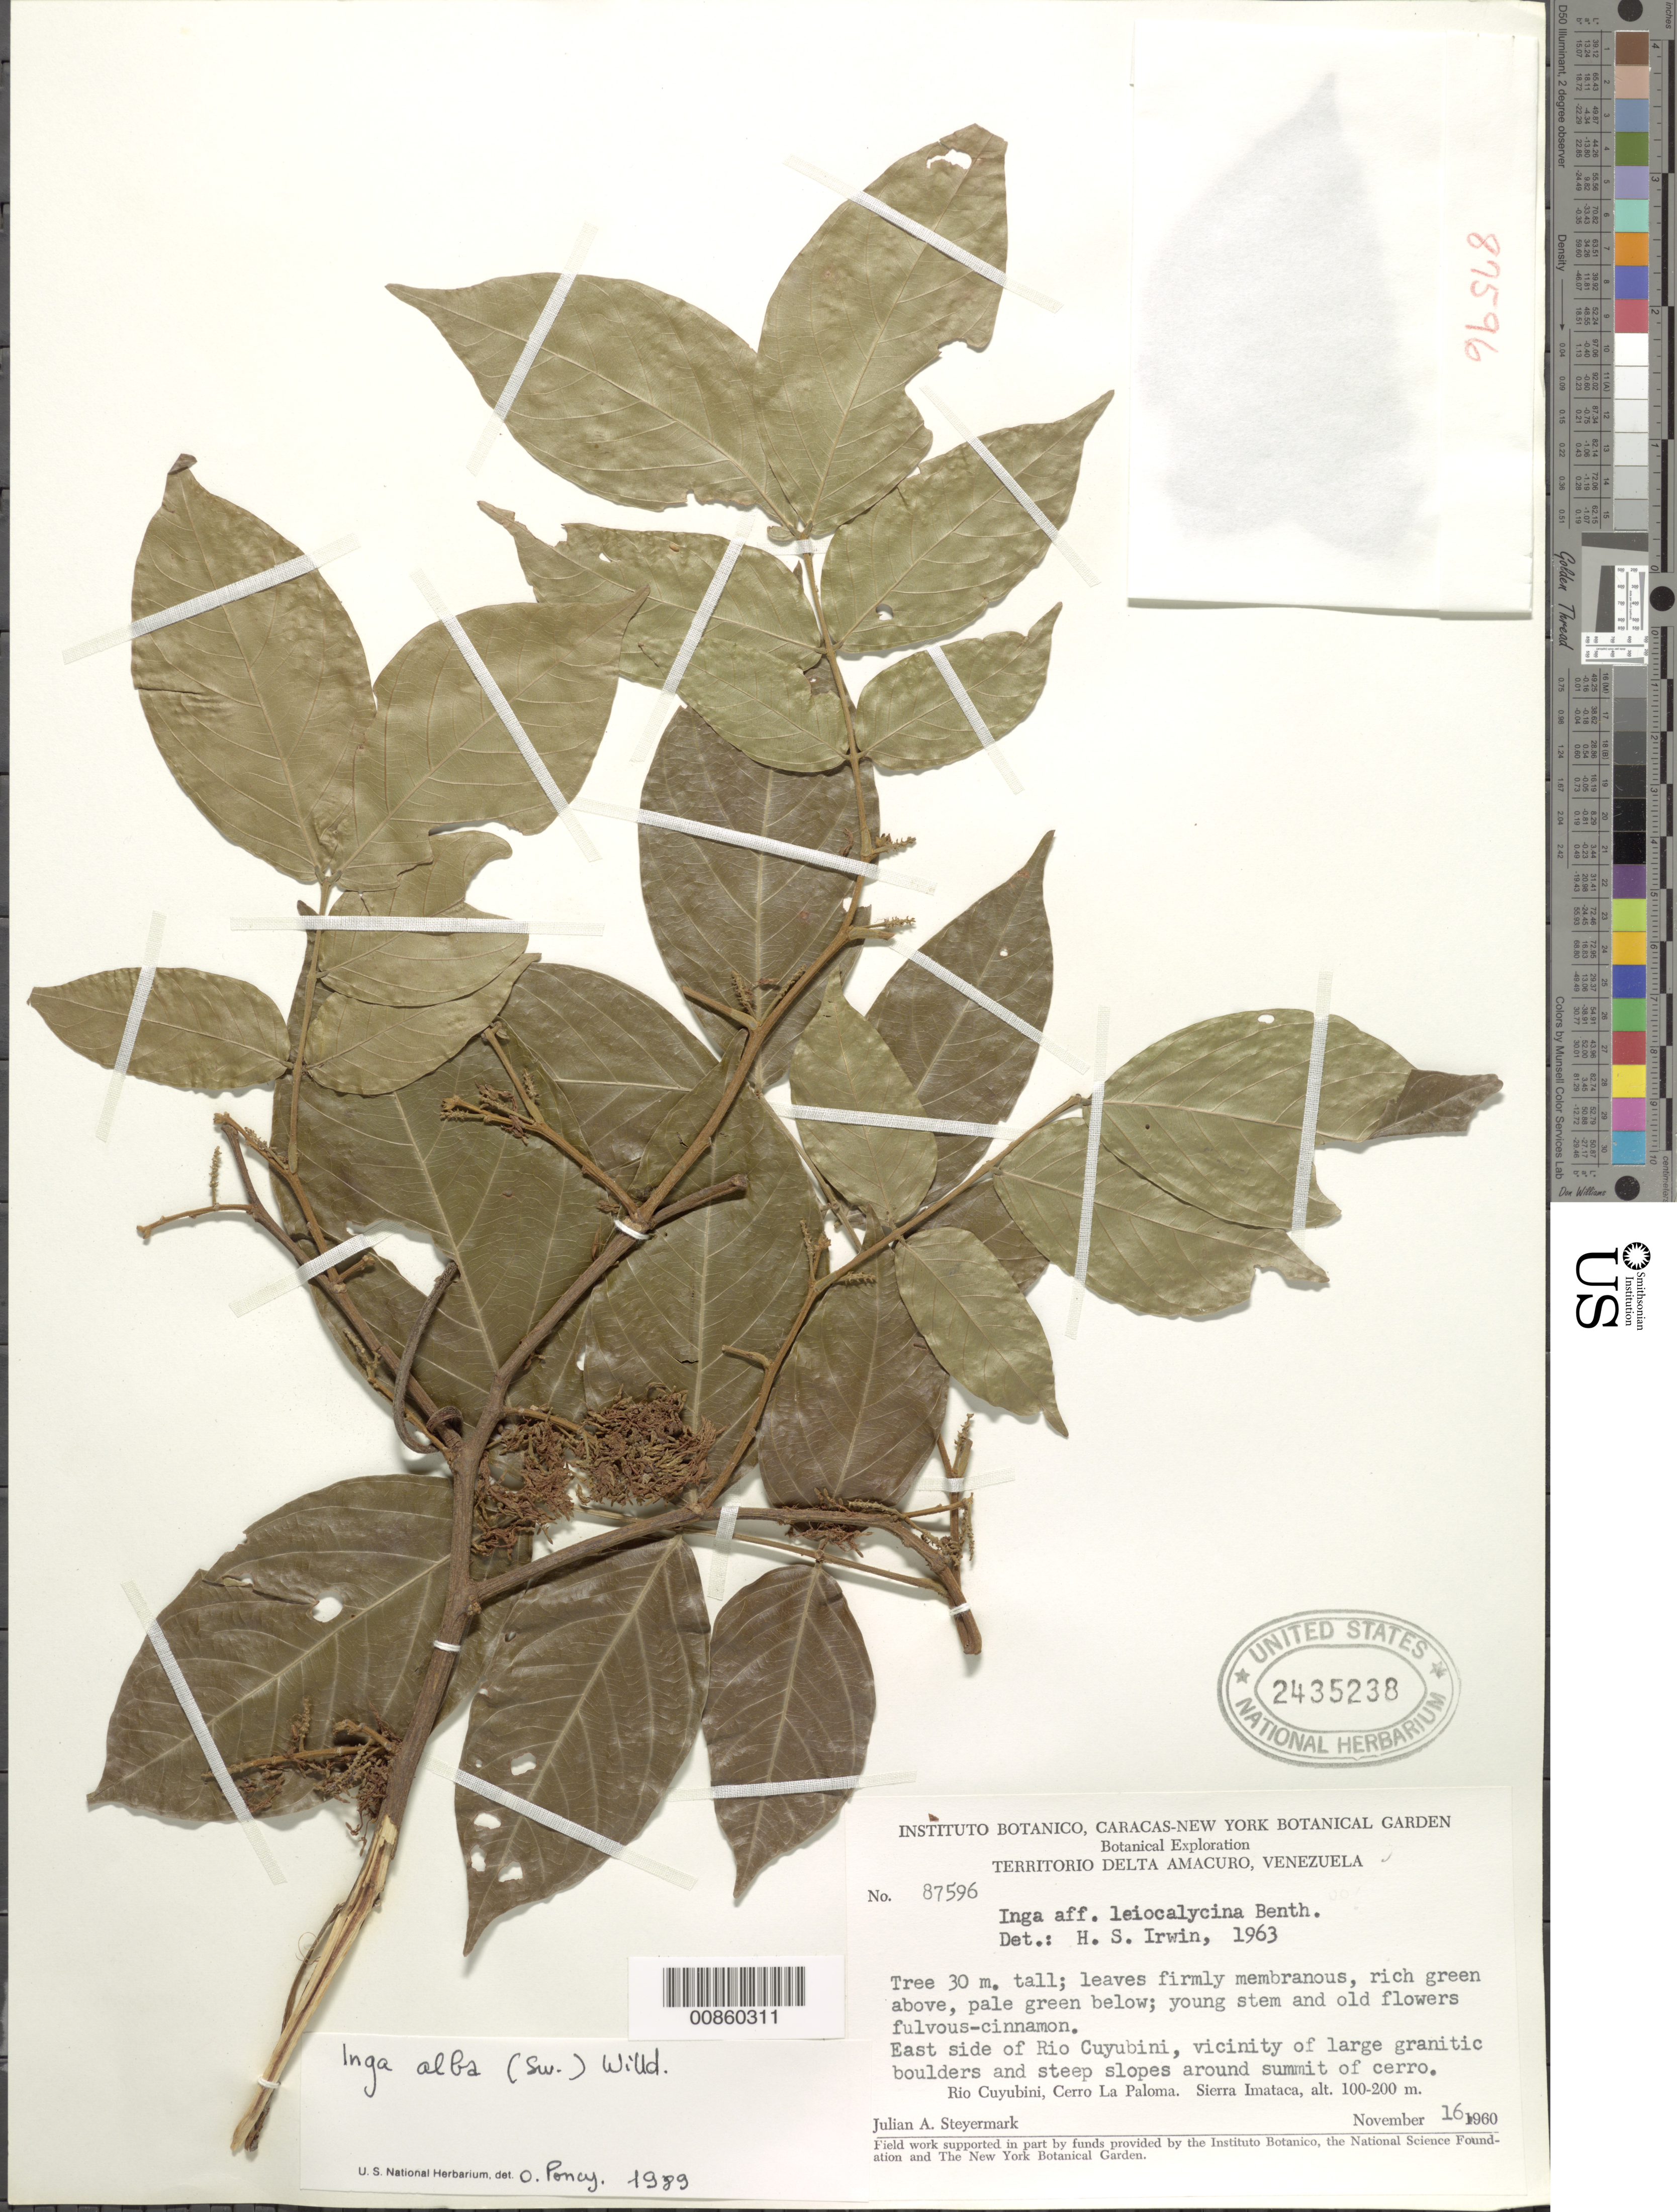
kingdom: Plantae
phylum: Tracheophyta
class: Magnoliopsida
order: Fabales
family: Fabaceae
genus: Inga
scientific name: Inga alba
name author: (Sw.) Willd.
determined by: Poncy, O.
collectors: J. Steyermark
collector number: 87596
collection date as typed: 16-Nov-60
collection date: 1960-11-16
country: Venezuela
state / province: Delta Amacuro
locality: Río Cuyubini, E side; Cerro La Paloma, Sierra Imataca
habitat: Vicinity of large granitic boulders and steep slopes around summit of cerro.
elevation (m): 100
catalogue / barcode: US 2435238